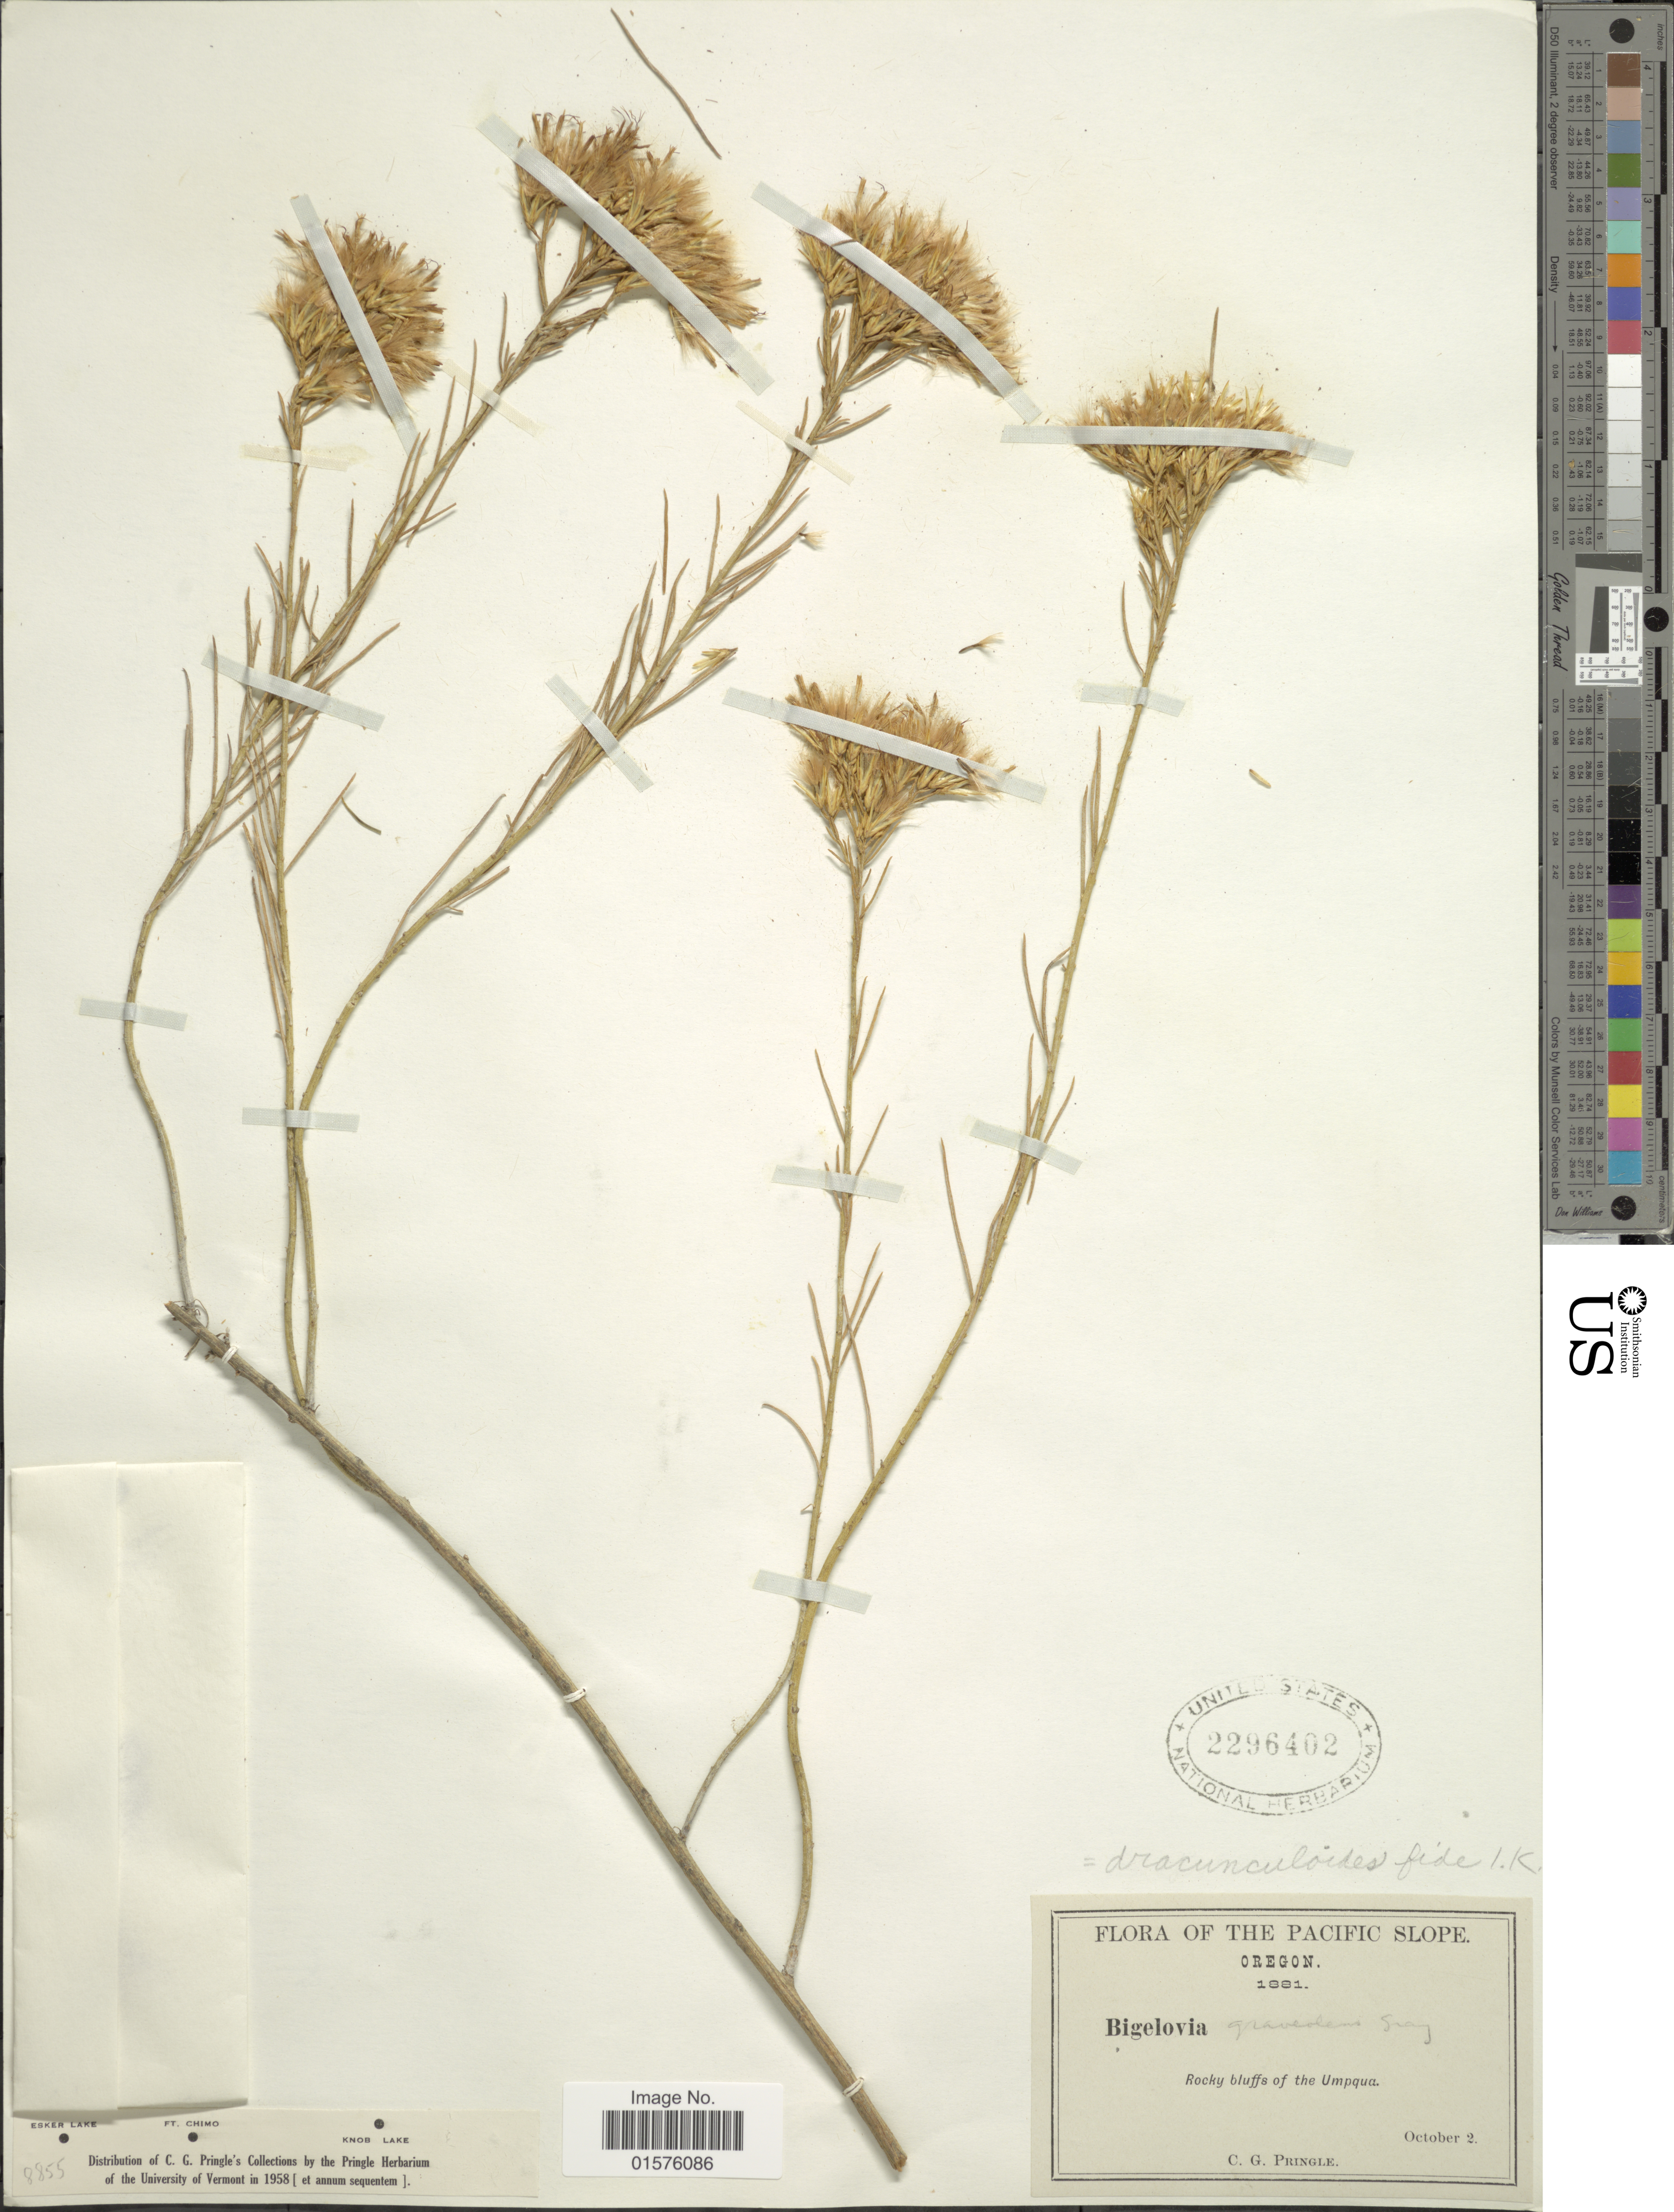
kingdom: Plantae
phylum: Tracheophyta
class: Magnoliopsida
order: Asterales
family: Asteraceae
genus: Ericameria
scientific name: Ericameria nauseosa var. graveolens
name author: (Nutt.) Reveal & Schuyler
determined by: Urbatsch, Lowell E., Curator (LSU), Louisiana State University (UNITED STATES)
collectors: C. G. Pringle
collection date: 1881-10-02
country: United States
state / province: Oregon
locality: The Pacific Slope, Rocky bluffs of the Umpqua.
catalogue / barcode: US 2296402